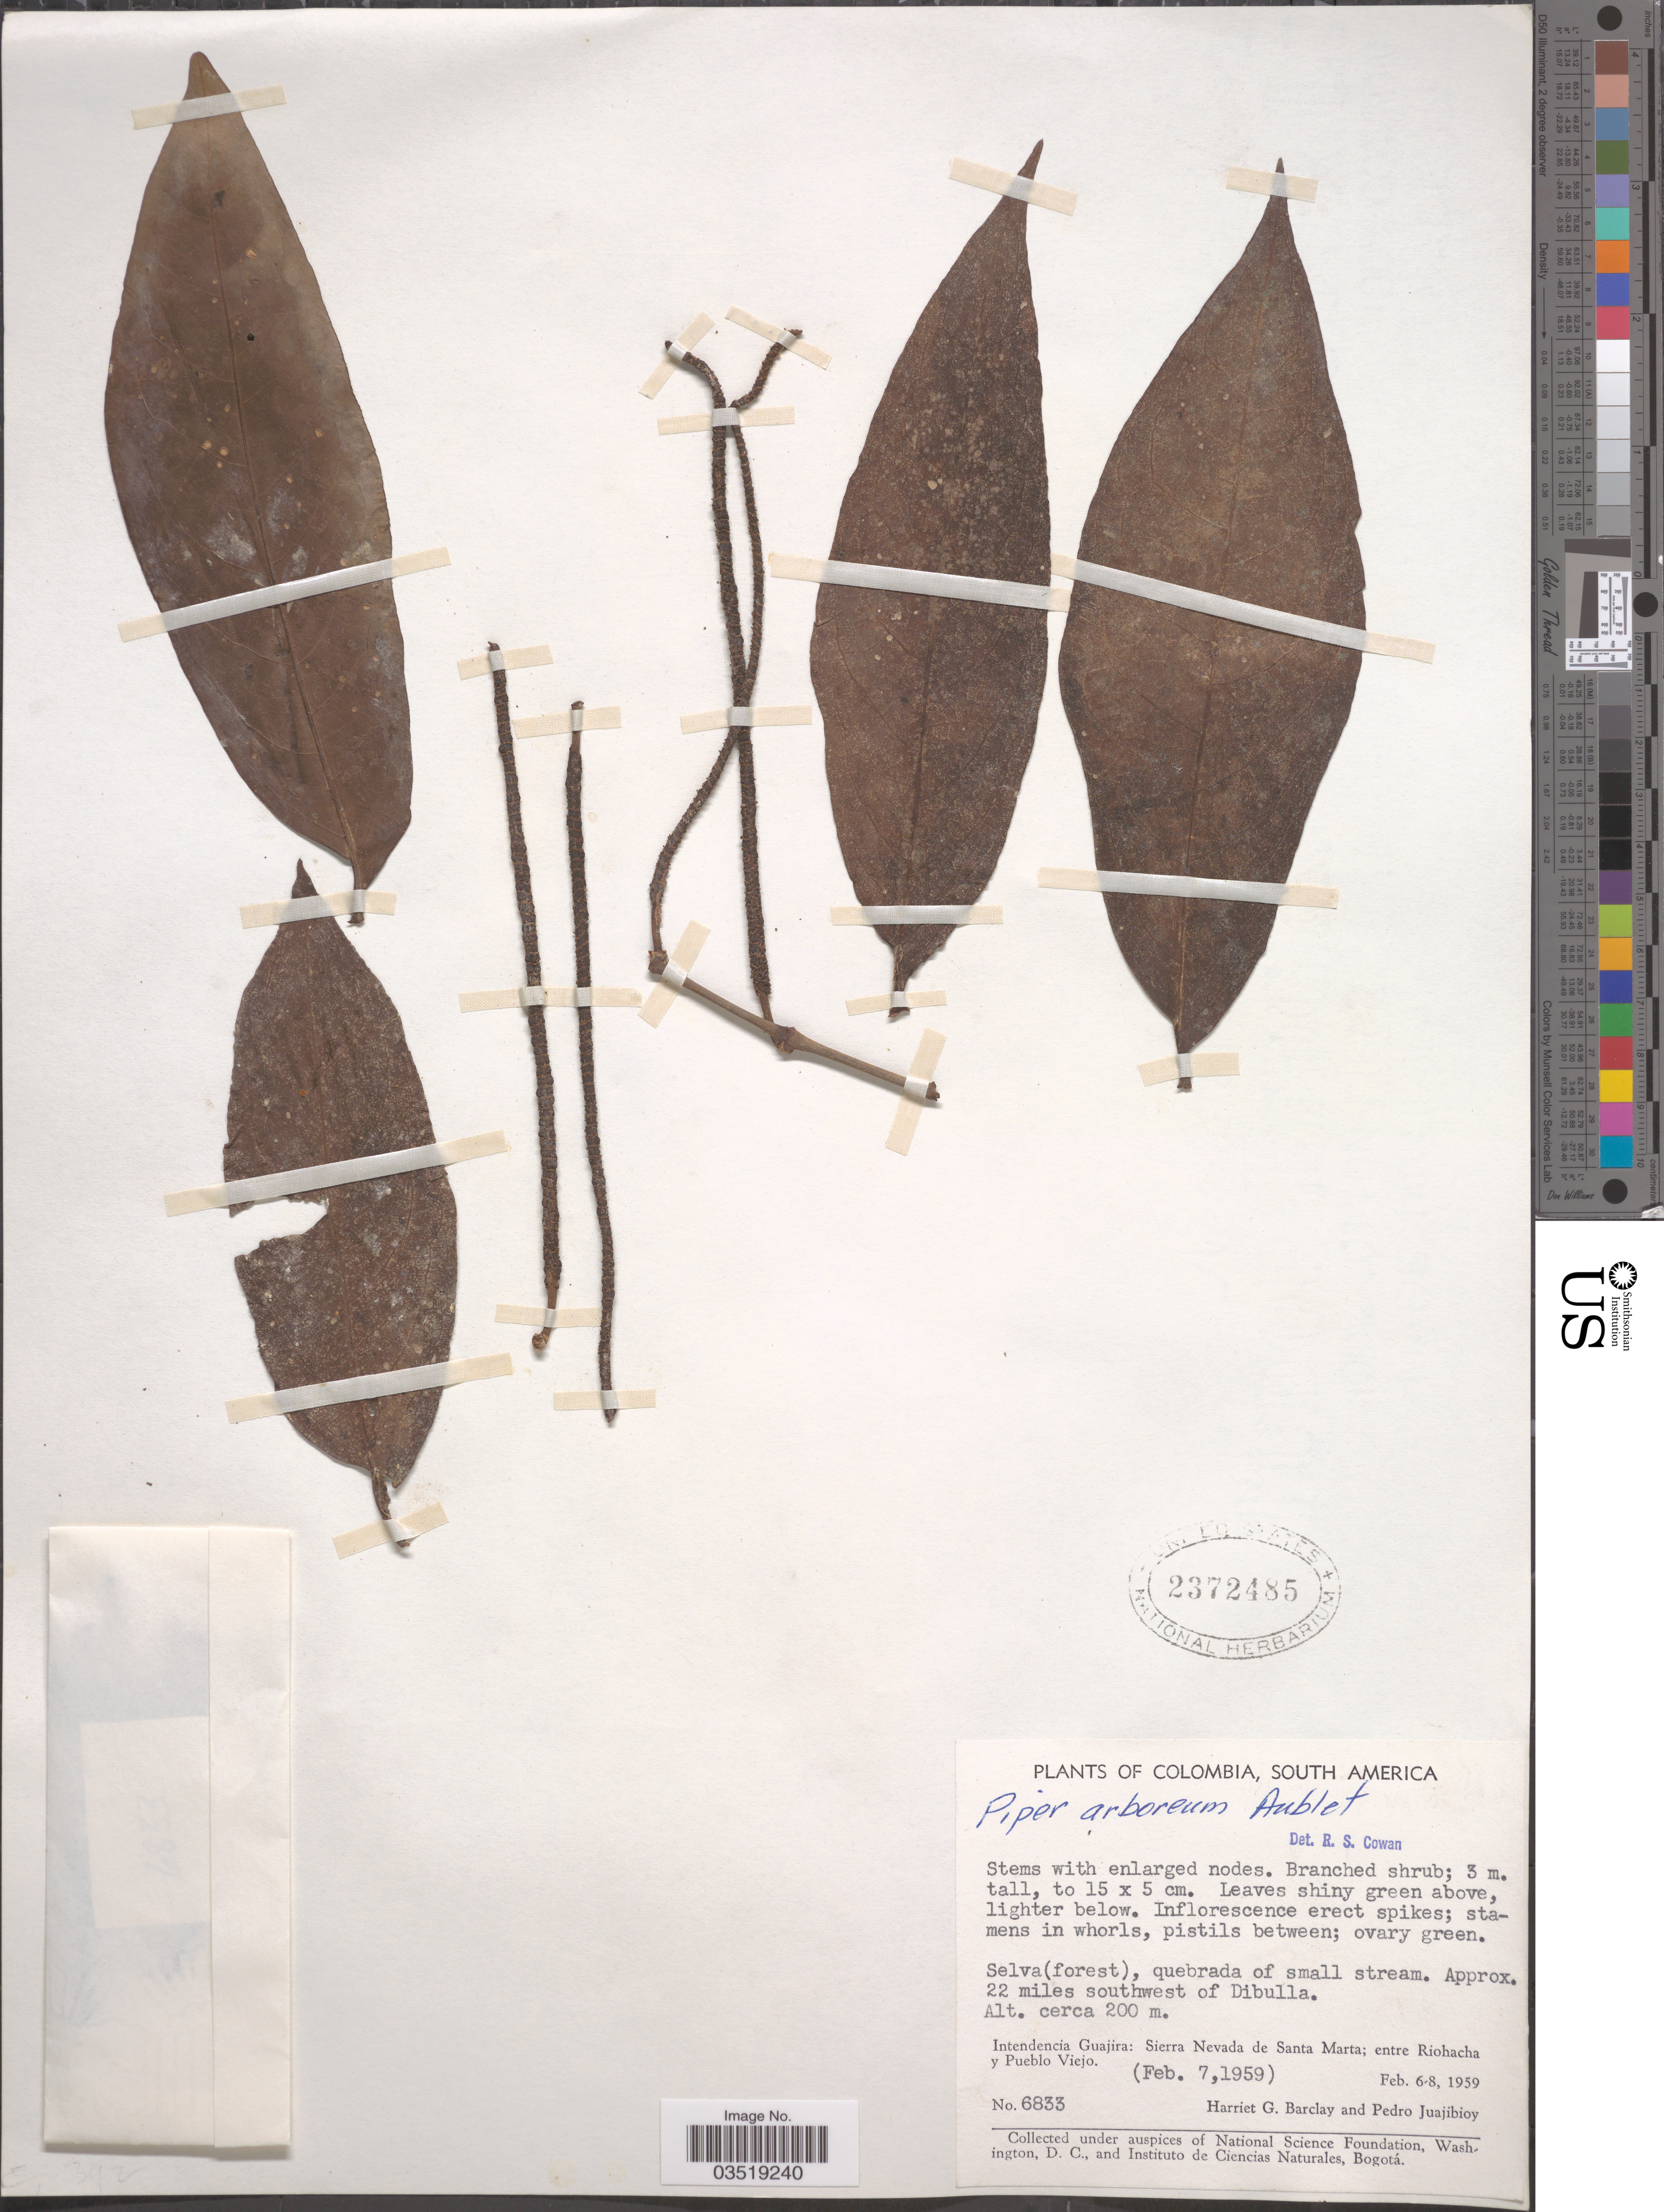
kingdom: Plantae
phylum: Tracheophyta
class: Magnoliopsida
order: Piperales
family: Piperaceae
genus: Piper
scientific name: Piper arboreum var. arboreum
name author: Aubl.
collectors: H. G. Barclay & P. Juajibioy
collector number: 6833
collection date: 1959-02-07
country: Colombia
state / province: La Guajira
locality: Approx. 22 miles southwest of Dibulla. Intendencia Guajira: Sierra Nevada de Santa Marta; entre Riohacha y Pueblo Viejo.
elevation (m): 200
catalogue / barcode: US 2372485